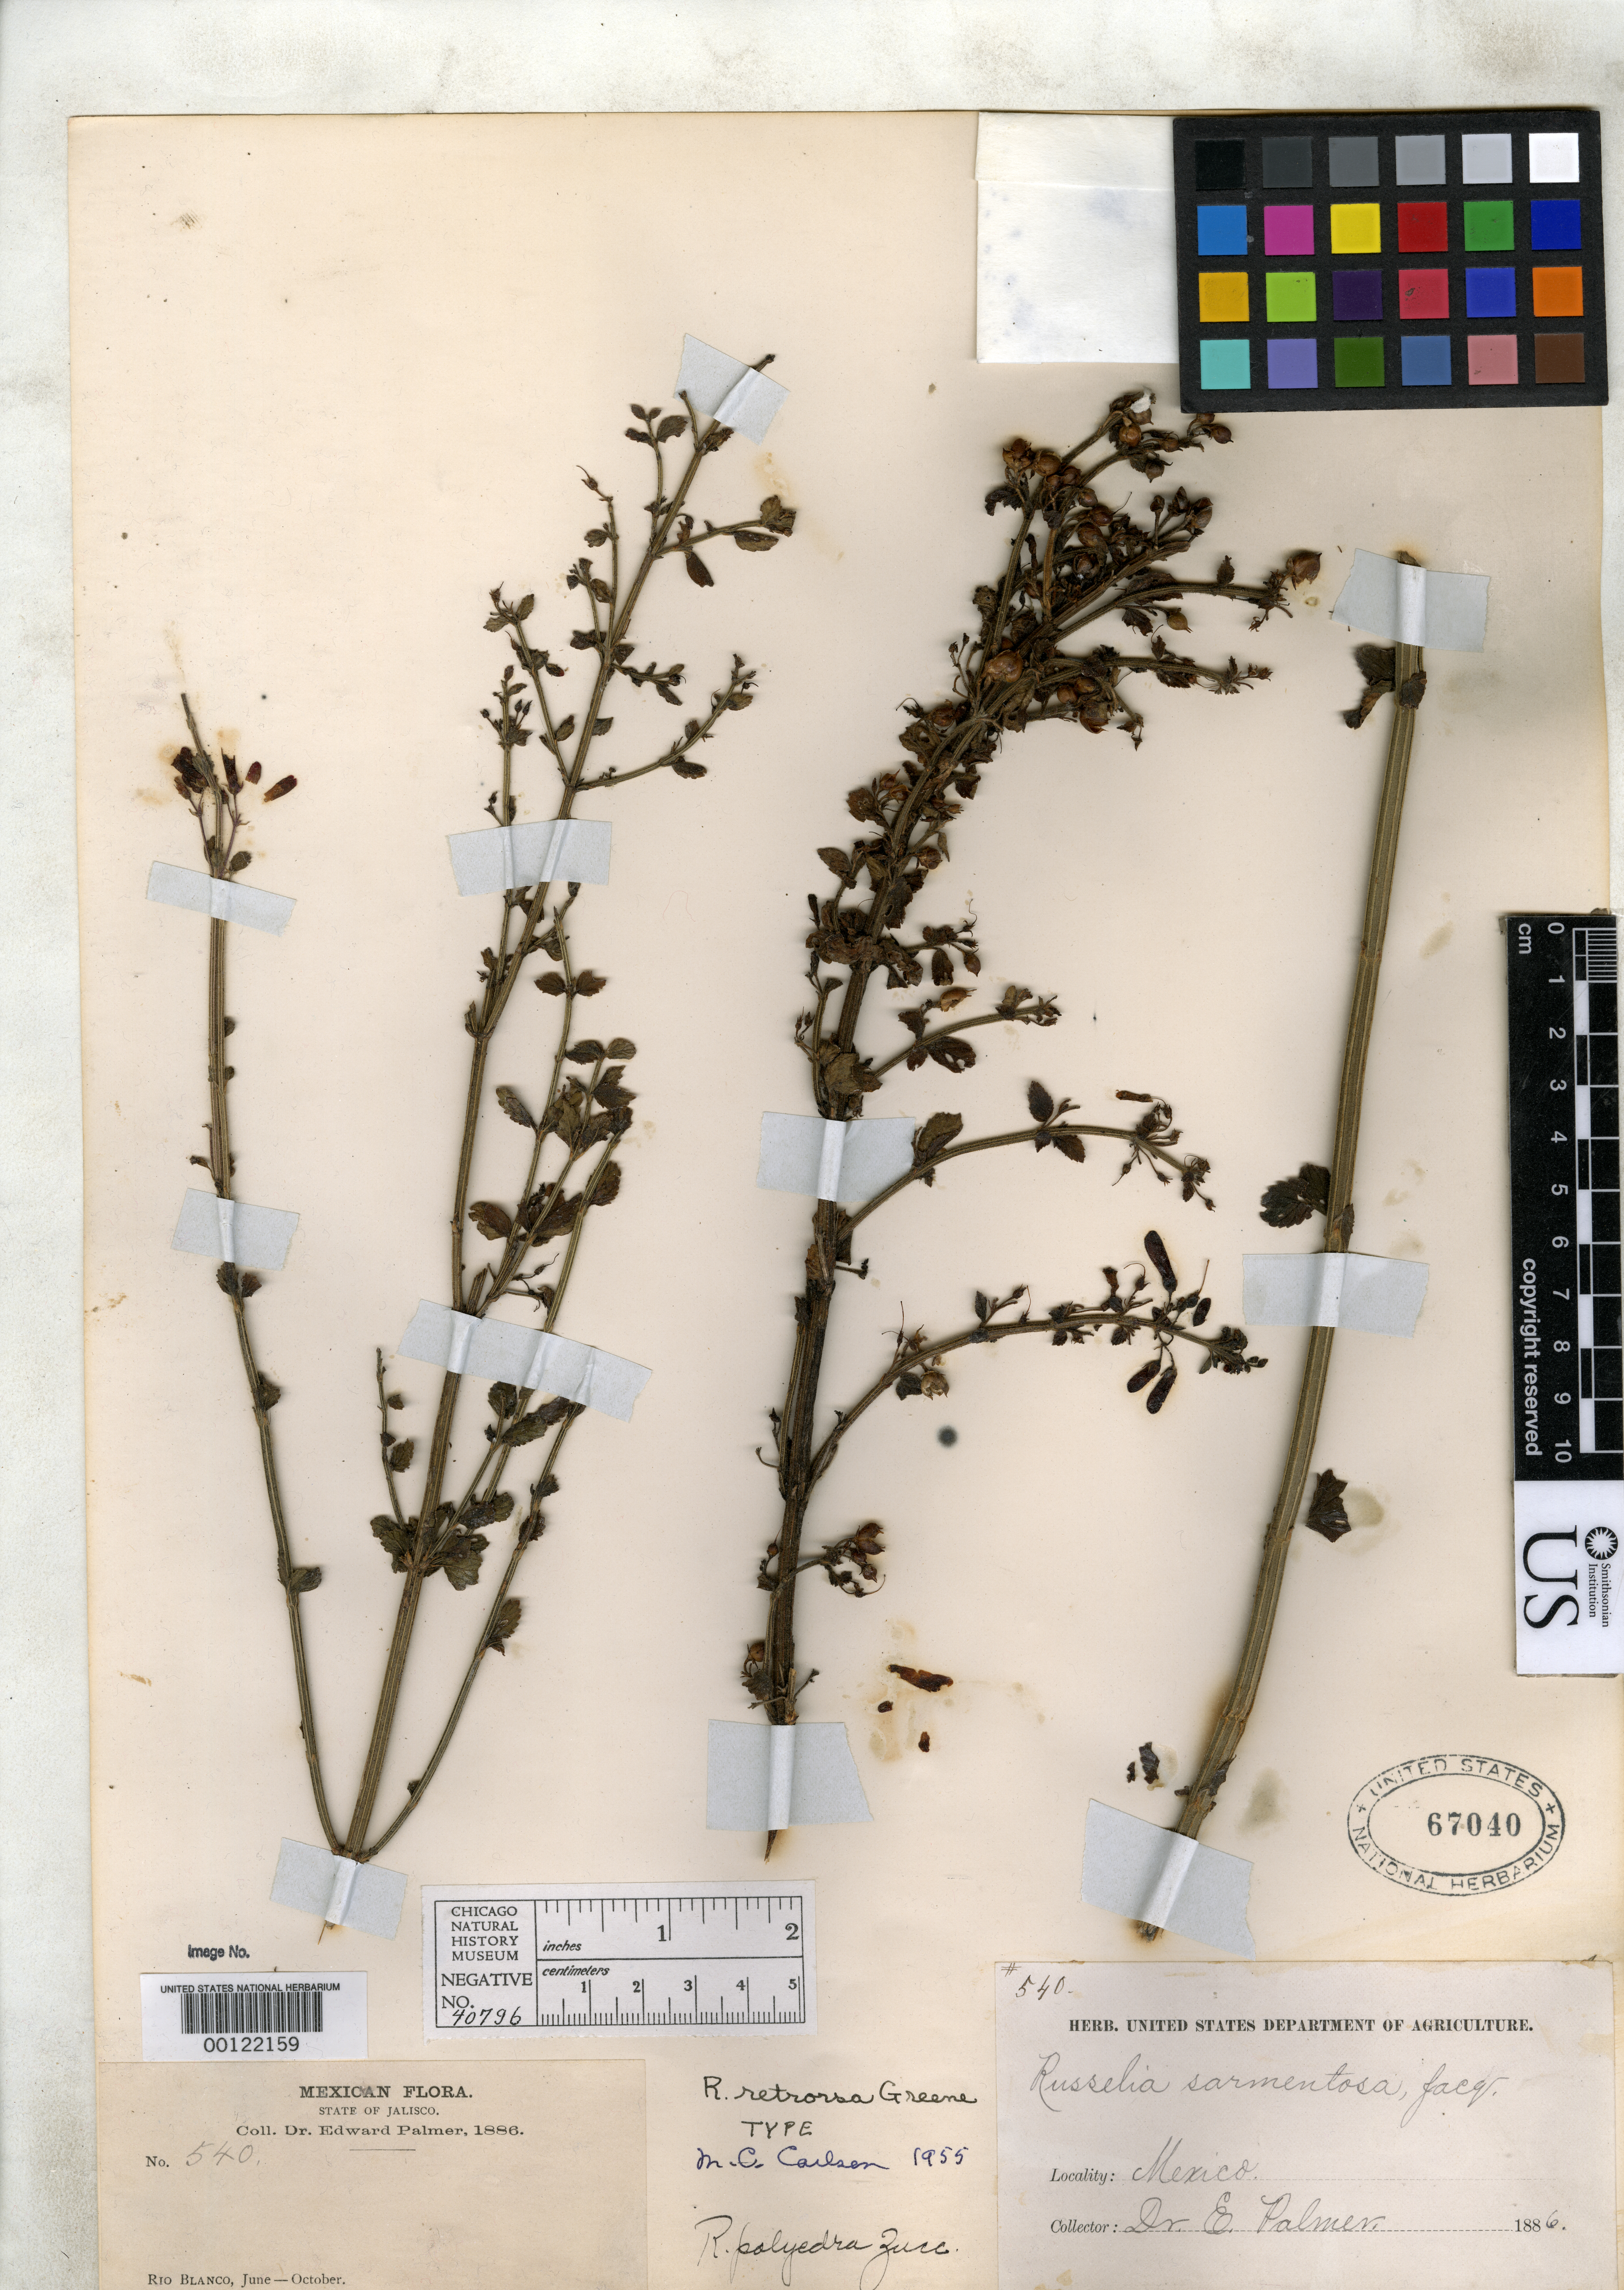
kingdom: Plantae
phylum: Tracheophyta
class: Magnoliopsida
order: Lamiales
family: Plantaginaceae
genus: Russelia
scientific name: Russelia retrorsa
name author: Greene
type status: Isotype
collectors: E. Palmer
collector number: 540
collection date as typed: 1886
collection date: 1886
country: Mexico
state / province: Jalisco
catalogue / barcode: US 67040